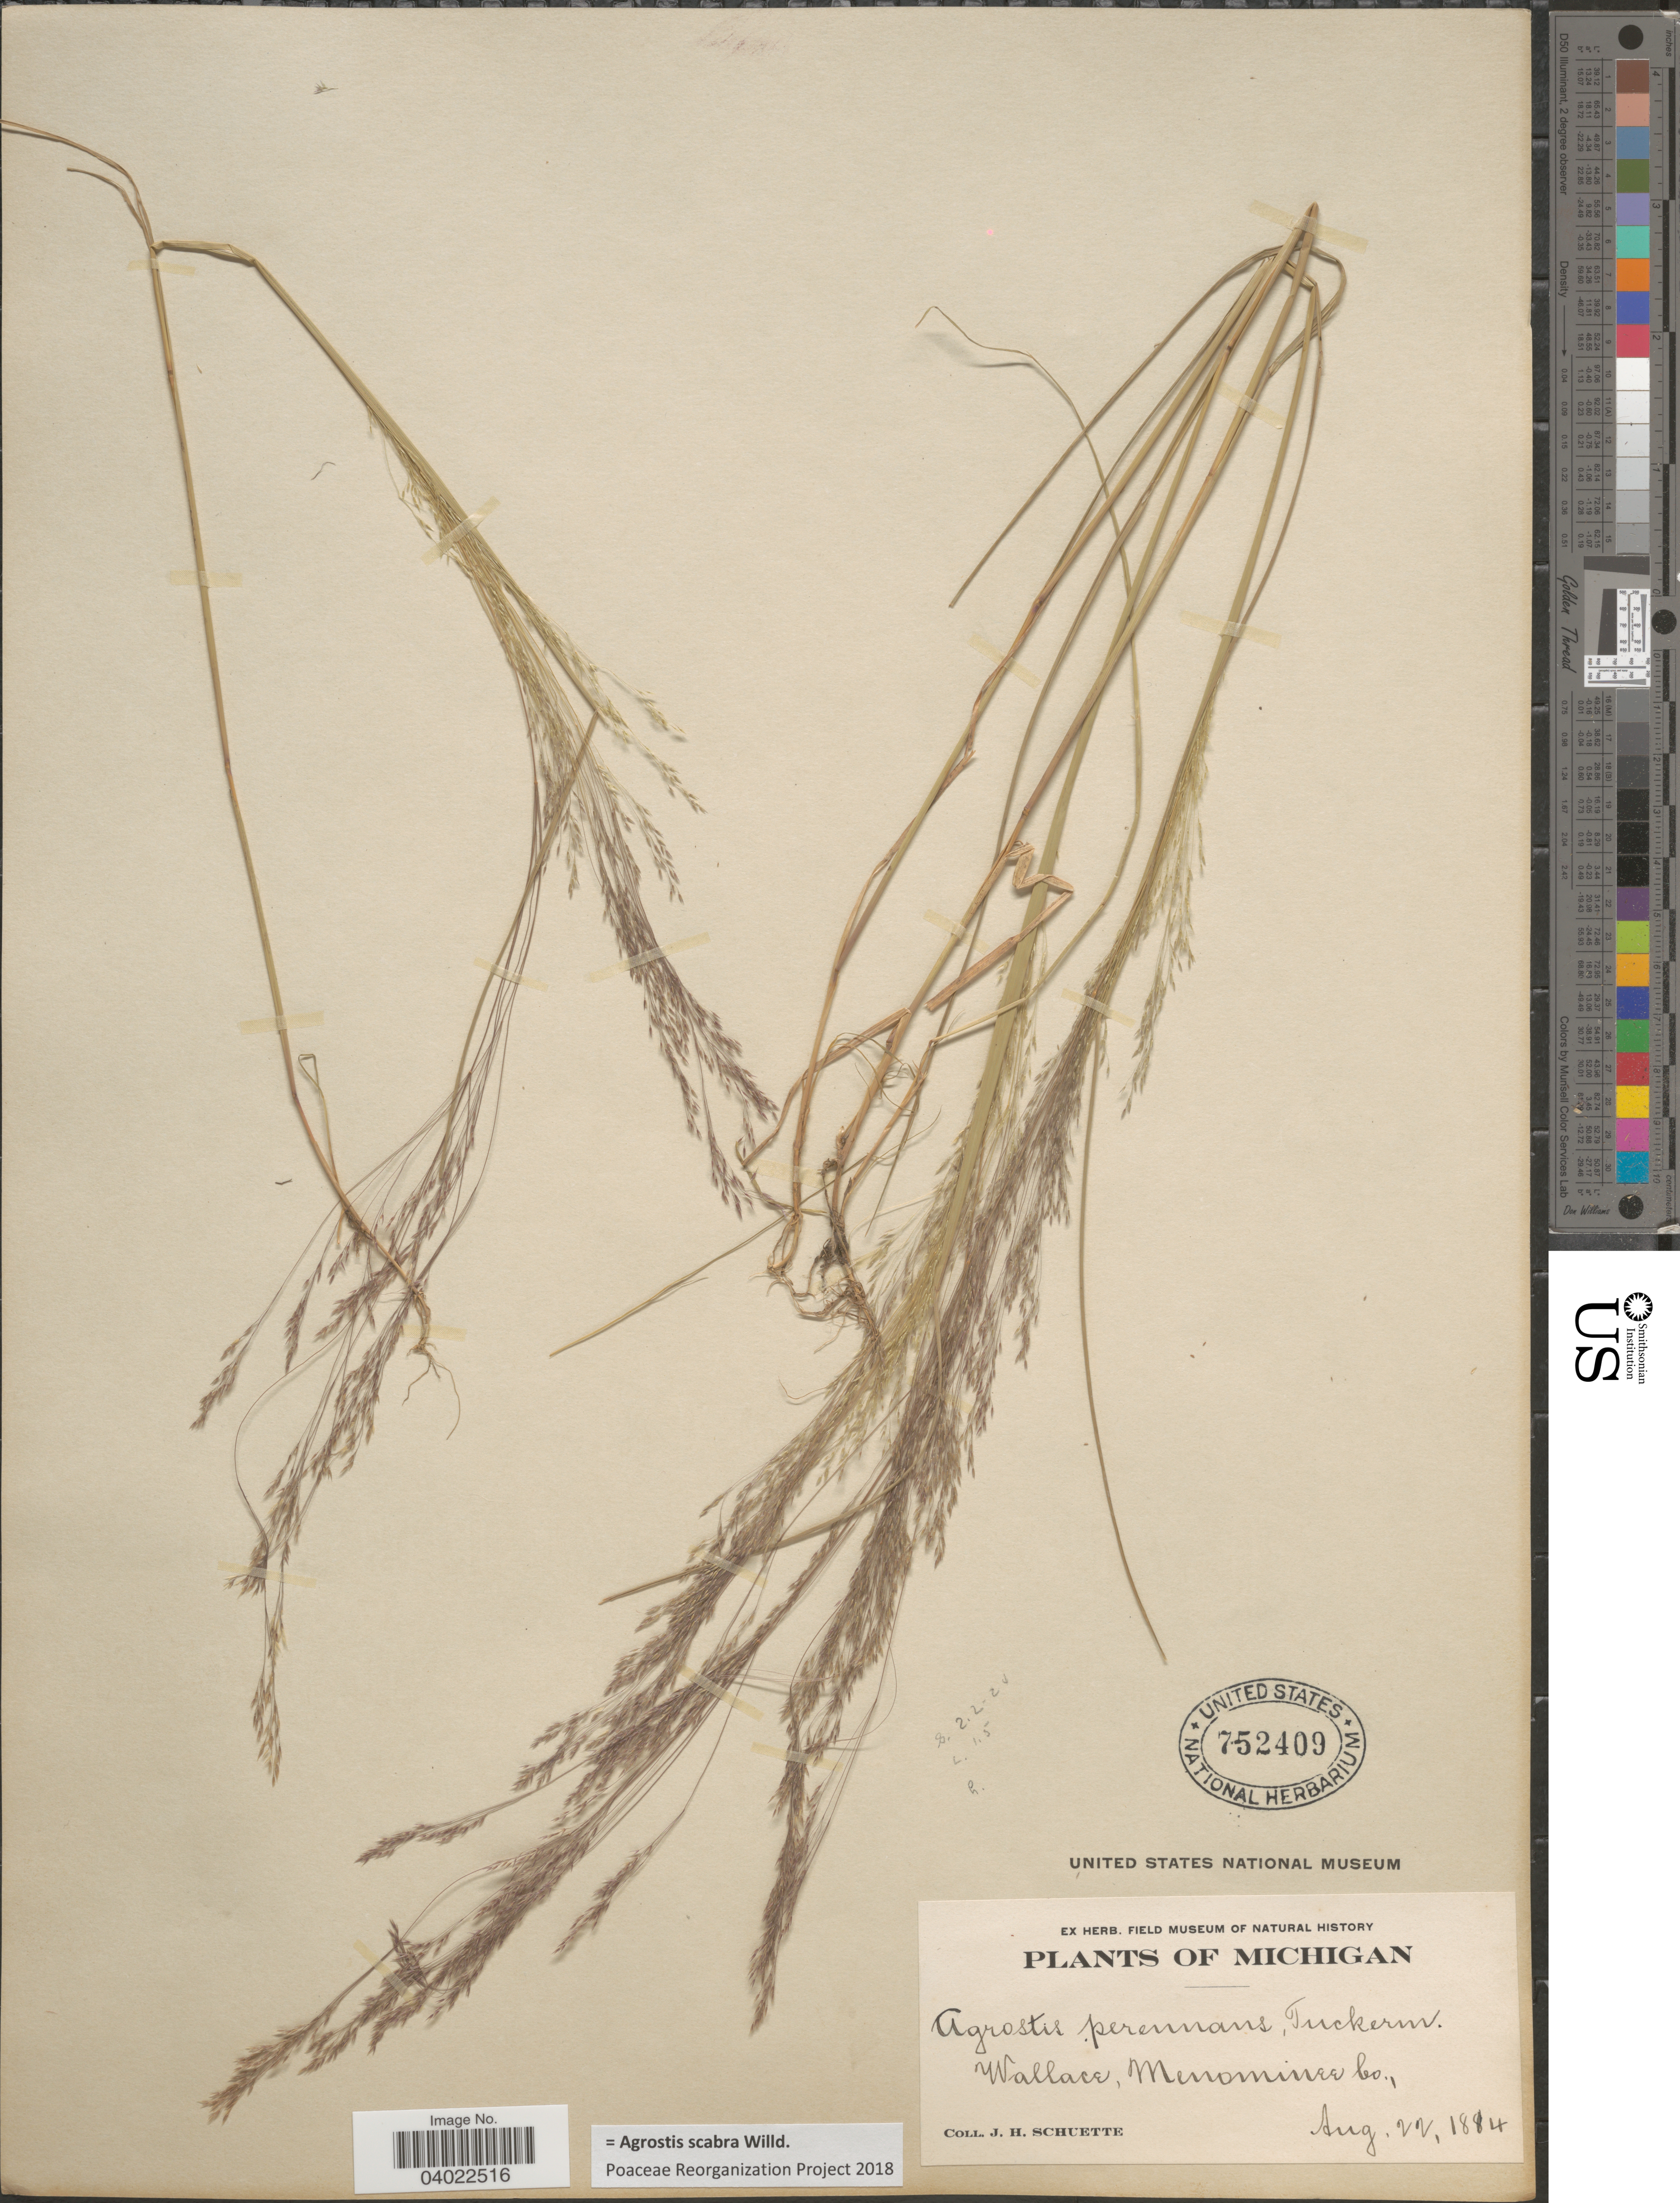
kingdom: Plantae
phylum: Tracheophyta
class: Liliopsida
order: Poales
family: Poaceae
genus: Agrostis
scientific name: Agrostis scabra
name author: Willd.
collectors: J. H. Schuette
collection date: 1884-08-22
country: United States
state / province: Michigan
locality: Wallace, Menominee Co.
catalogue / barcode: US 752409